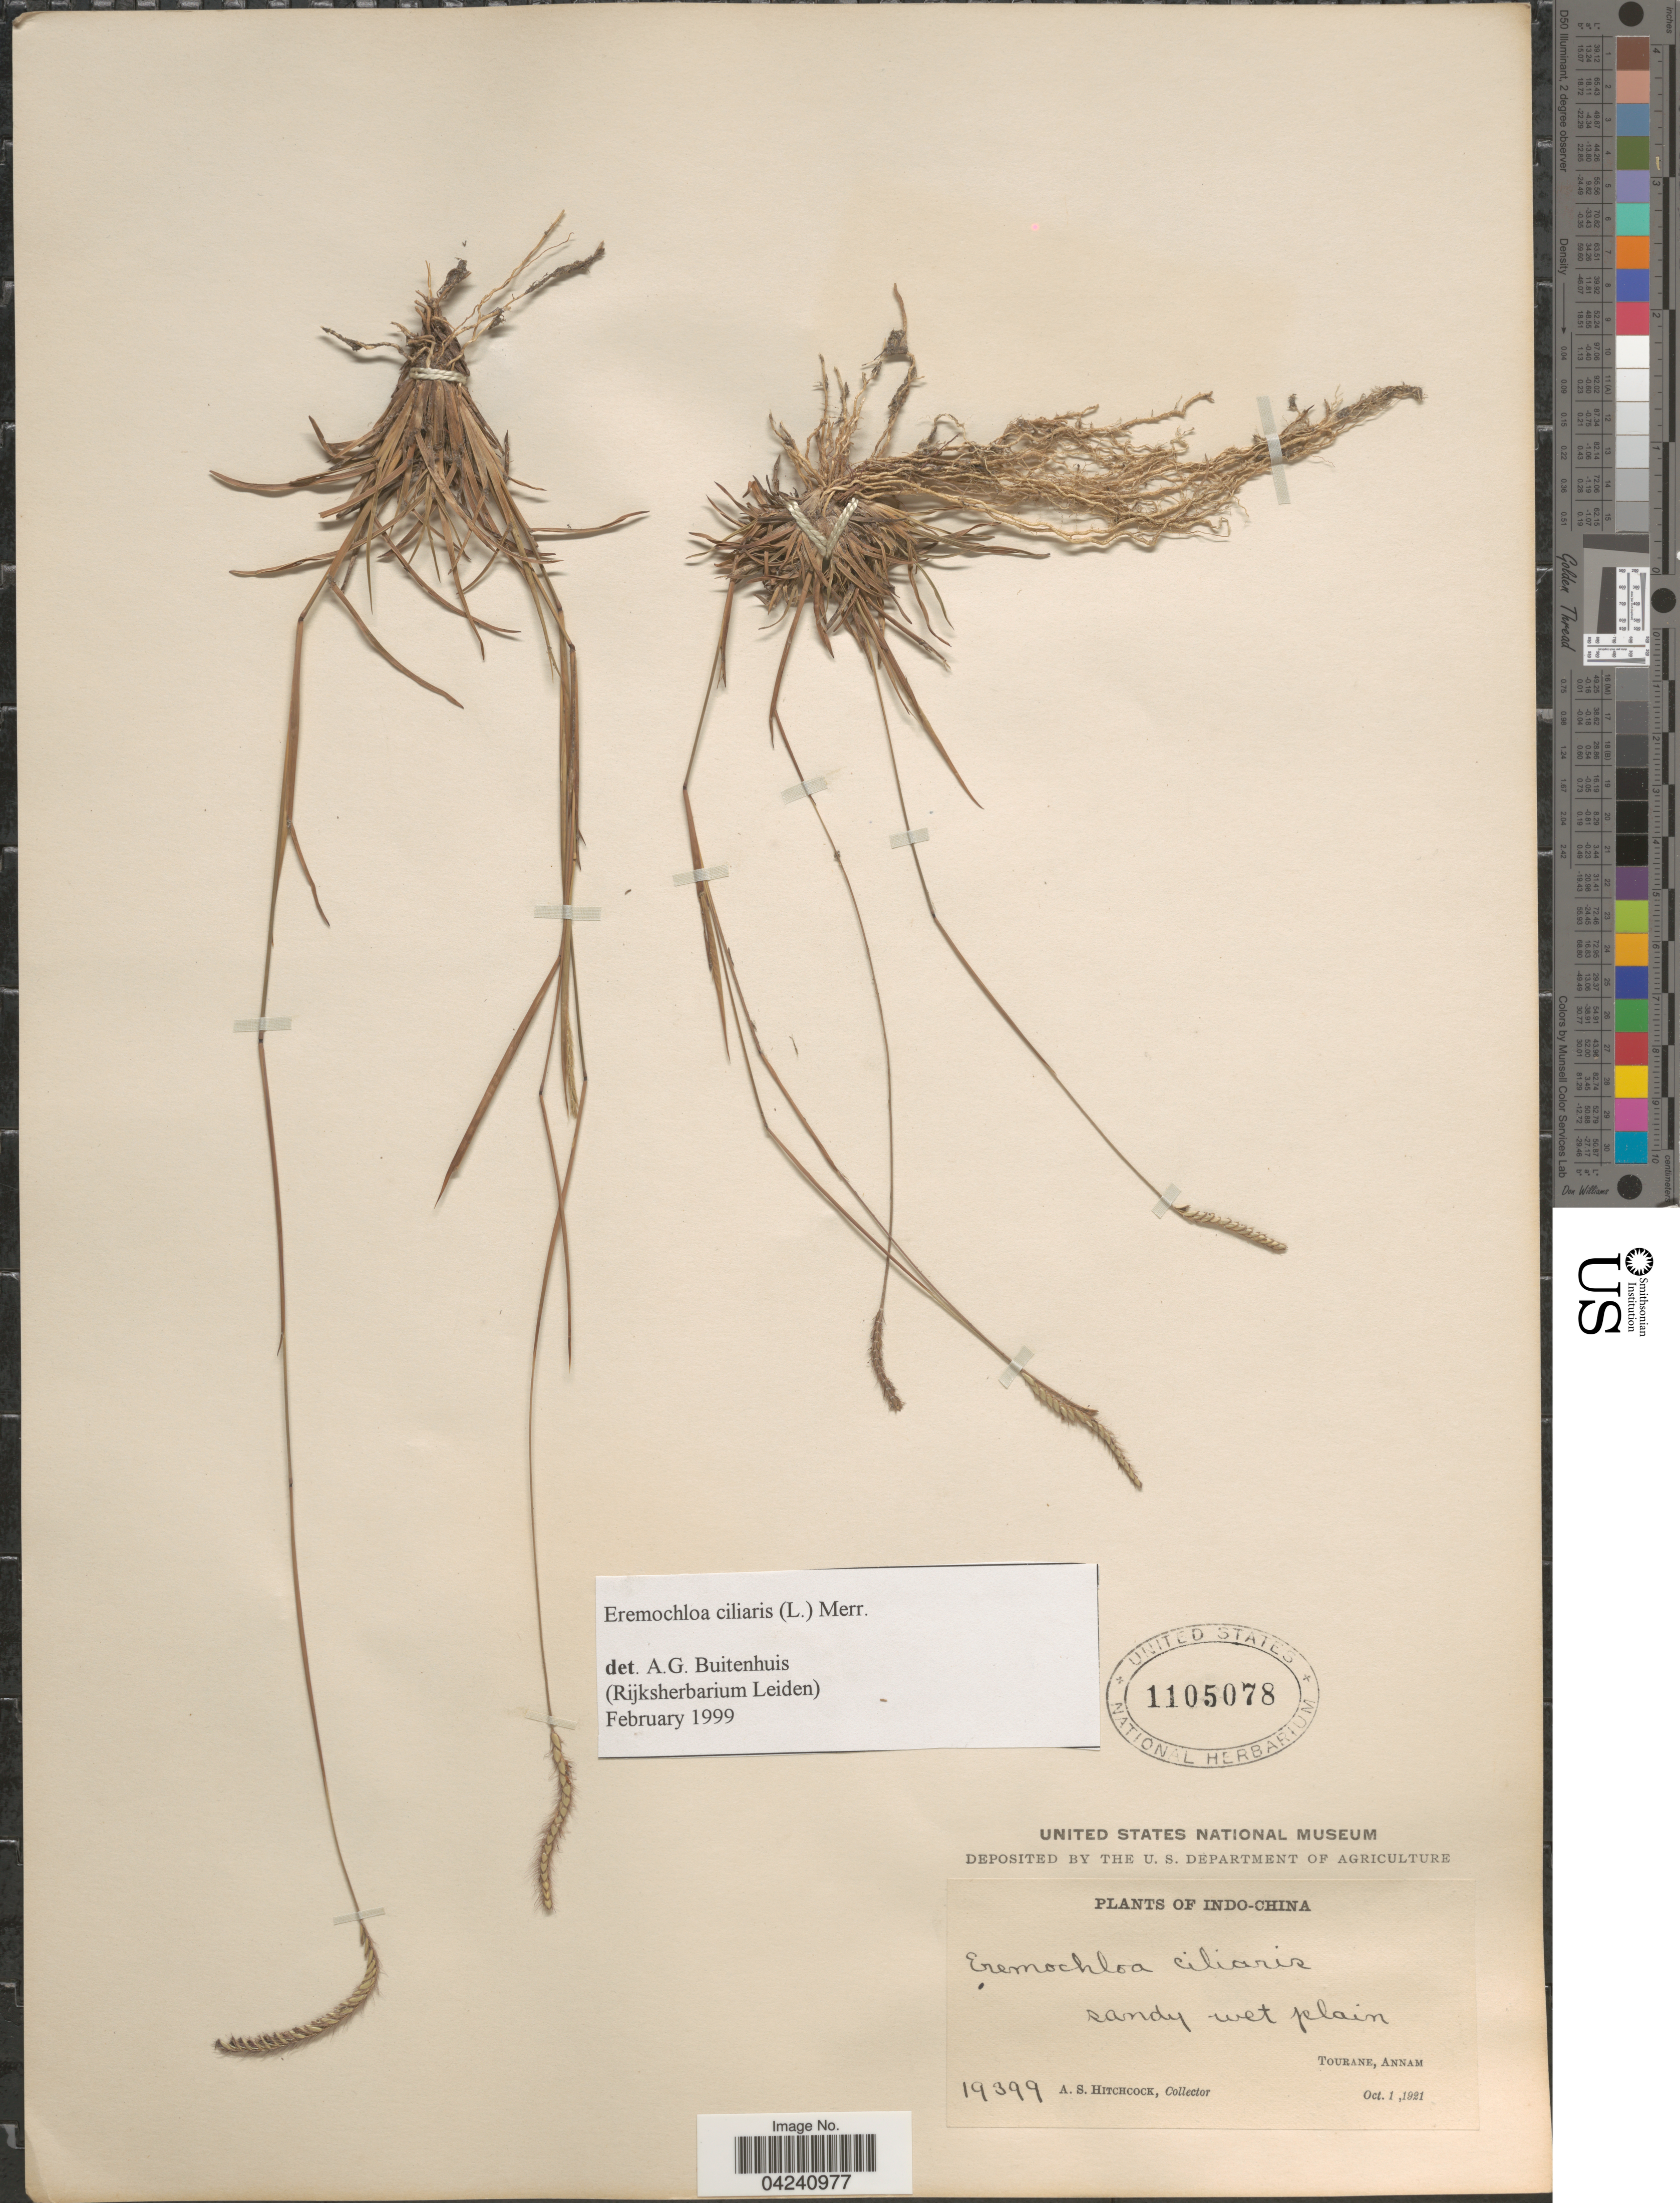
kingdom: Plantae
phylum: Tracheophyta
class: Liliopsida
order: Poales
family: Poaceae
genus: Eremochloa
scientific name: Eremochloa ciliaris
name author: (L.) Merr.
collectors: A. S. Hitchcock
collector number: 19399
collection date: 1921-10-01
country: Vietnam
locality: Indo-China. Tourane, Annam.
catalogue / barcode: US 1105078